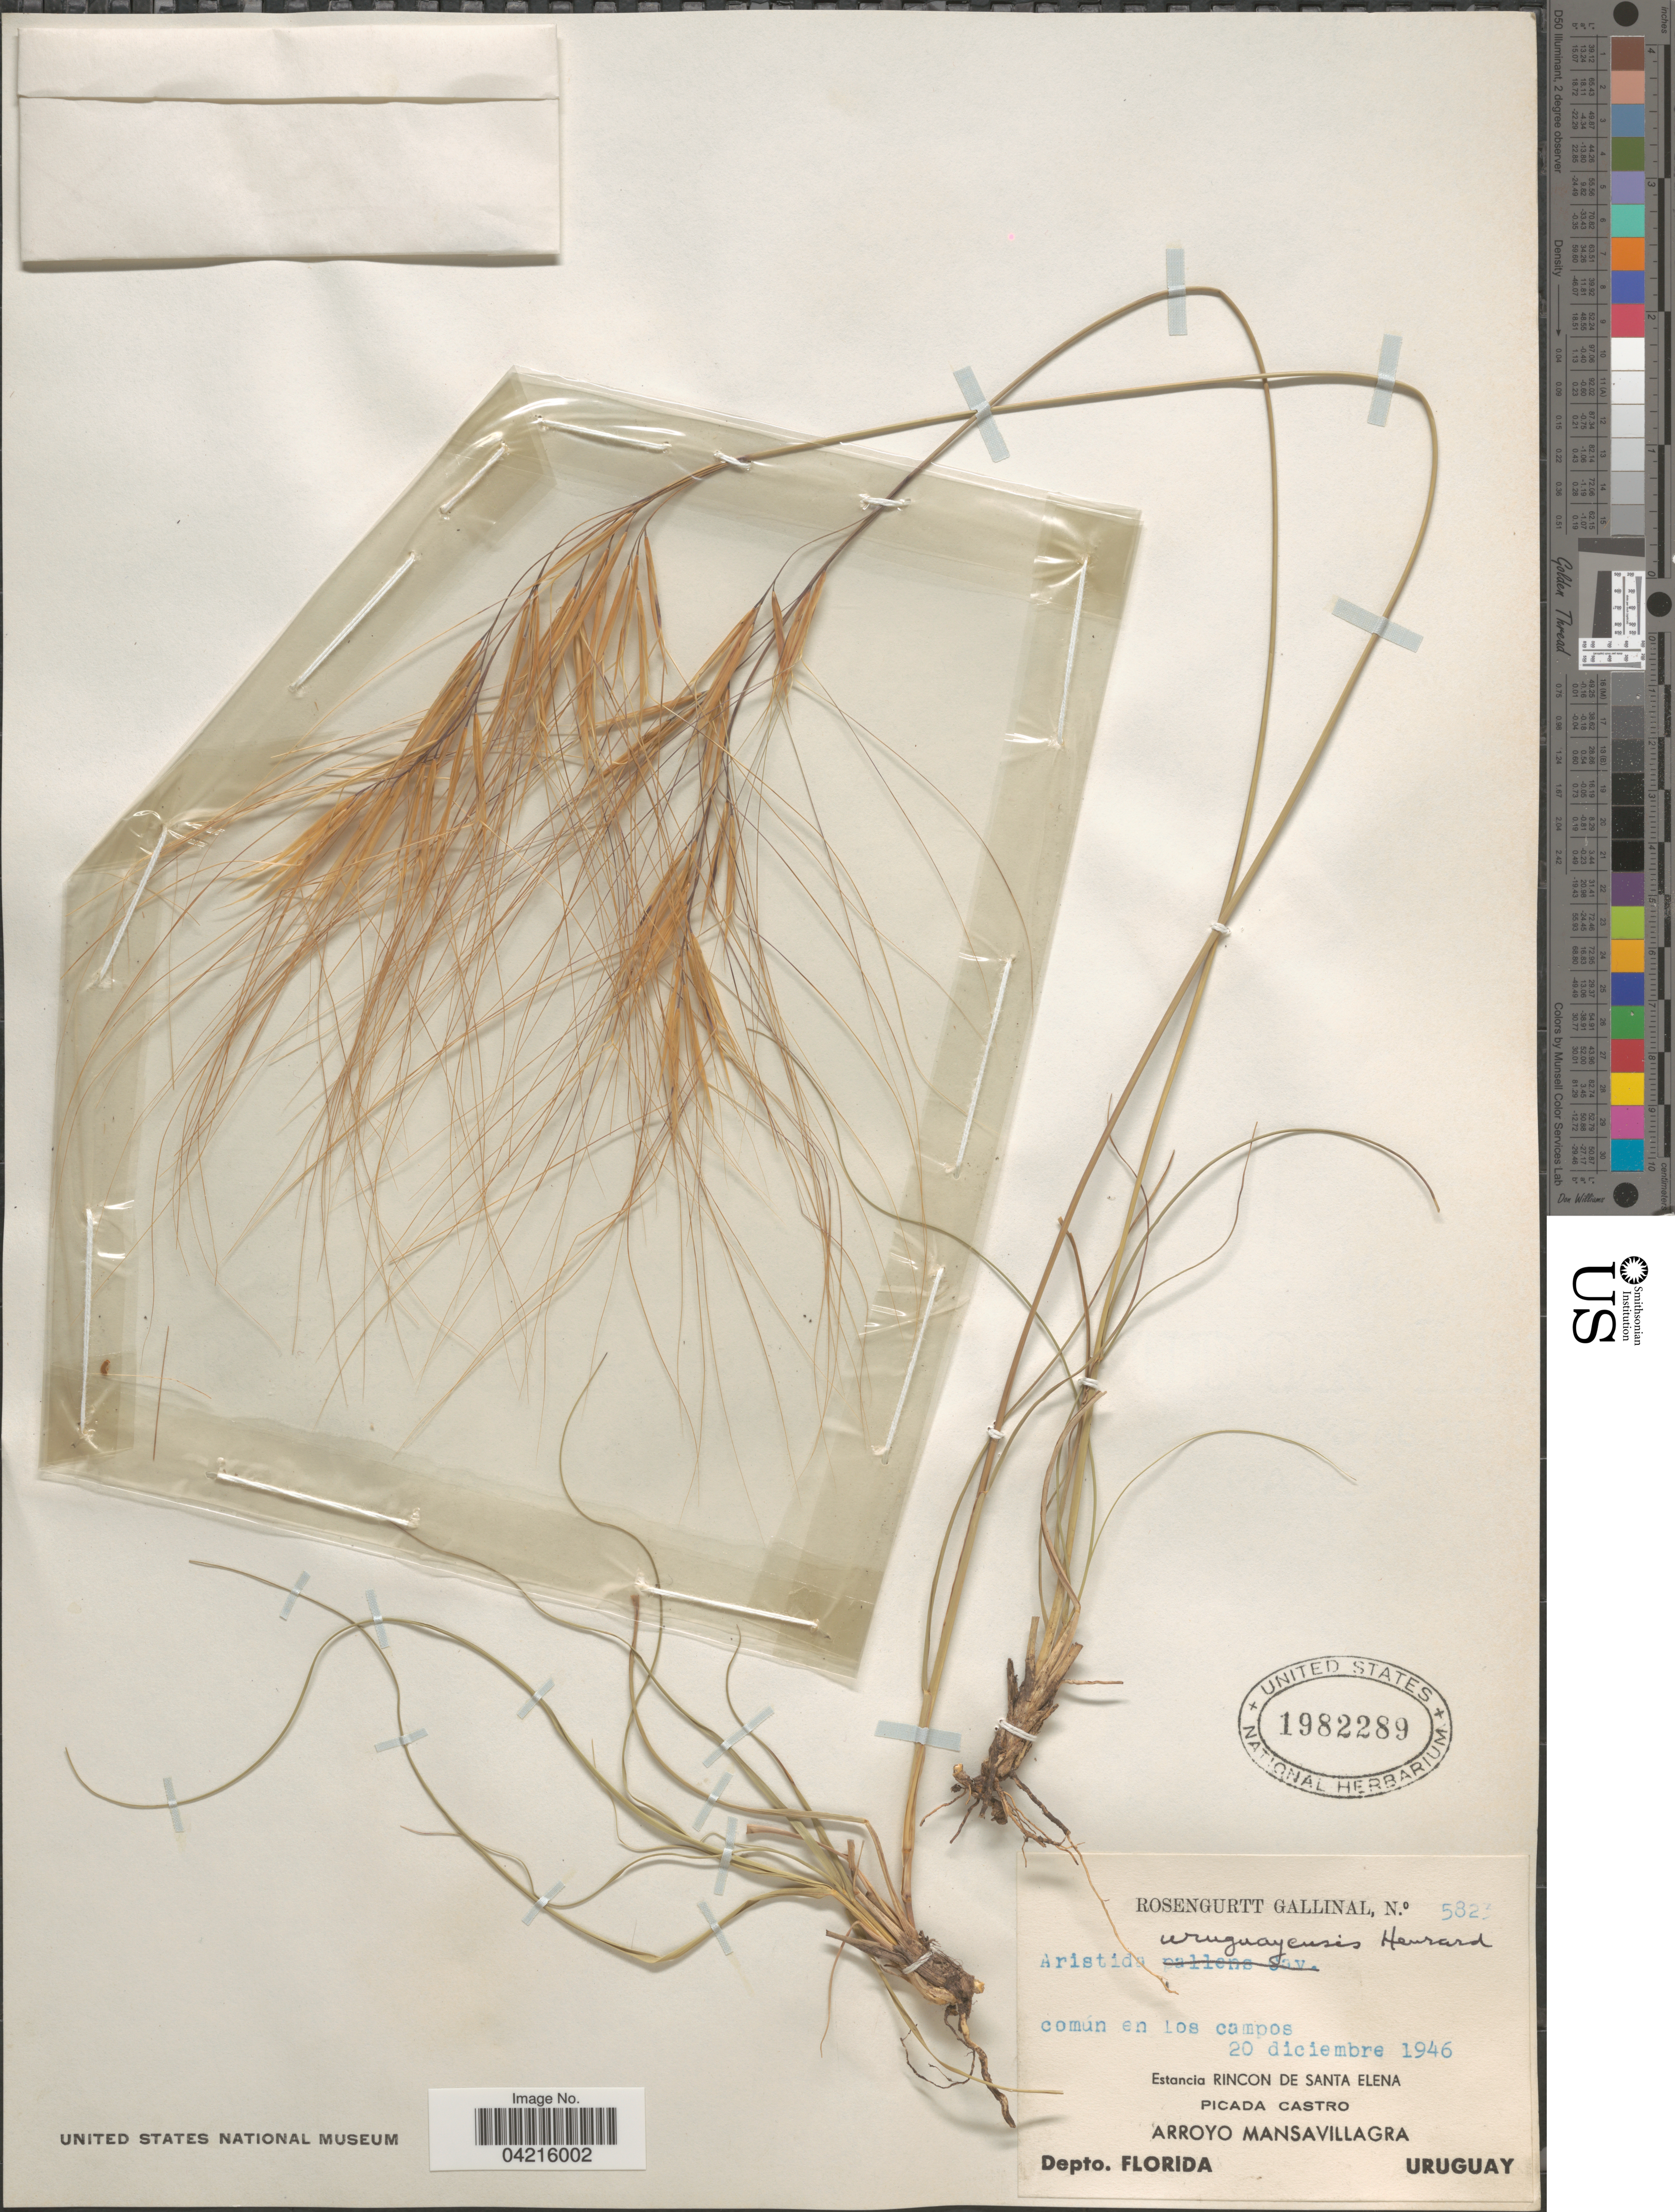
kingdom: Plantae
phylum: Tracheophyta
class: Liliopsida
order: Poales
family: Poaceae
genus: Aristida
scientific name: Aristida uruguayensis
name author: Henr.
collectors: Rosengurtt & -. Gallinal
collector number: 5823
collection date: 1946-12-20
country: Uruguay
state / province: Florida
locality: Estancia Rincon de Santa Elena. Picada Castro. Arroyo Mansavillagra. Depto. Florida.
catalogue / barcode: US 1982289